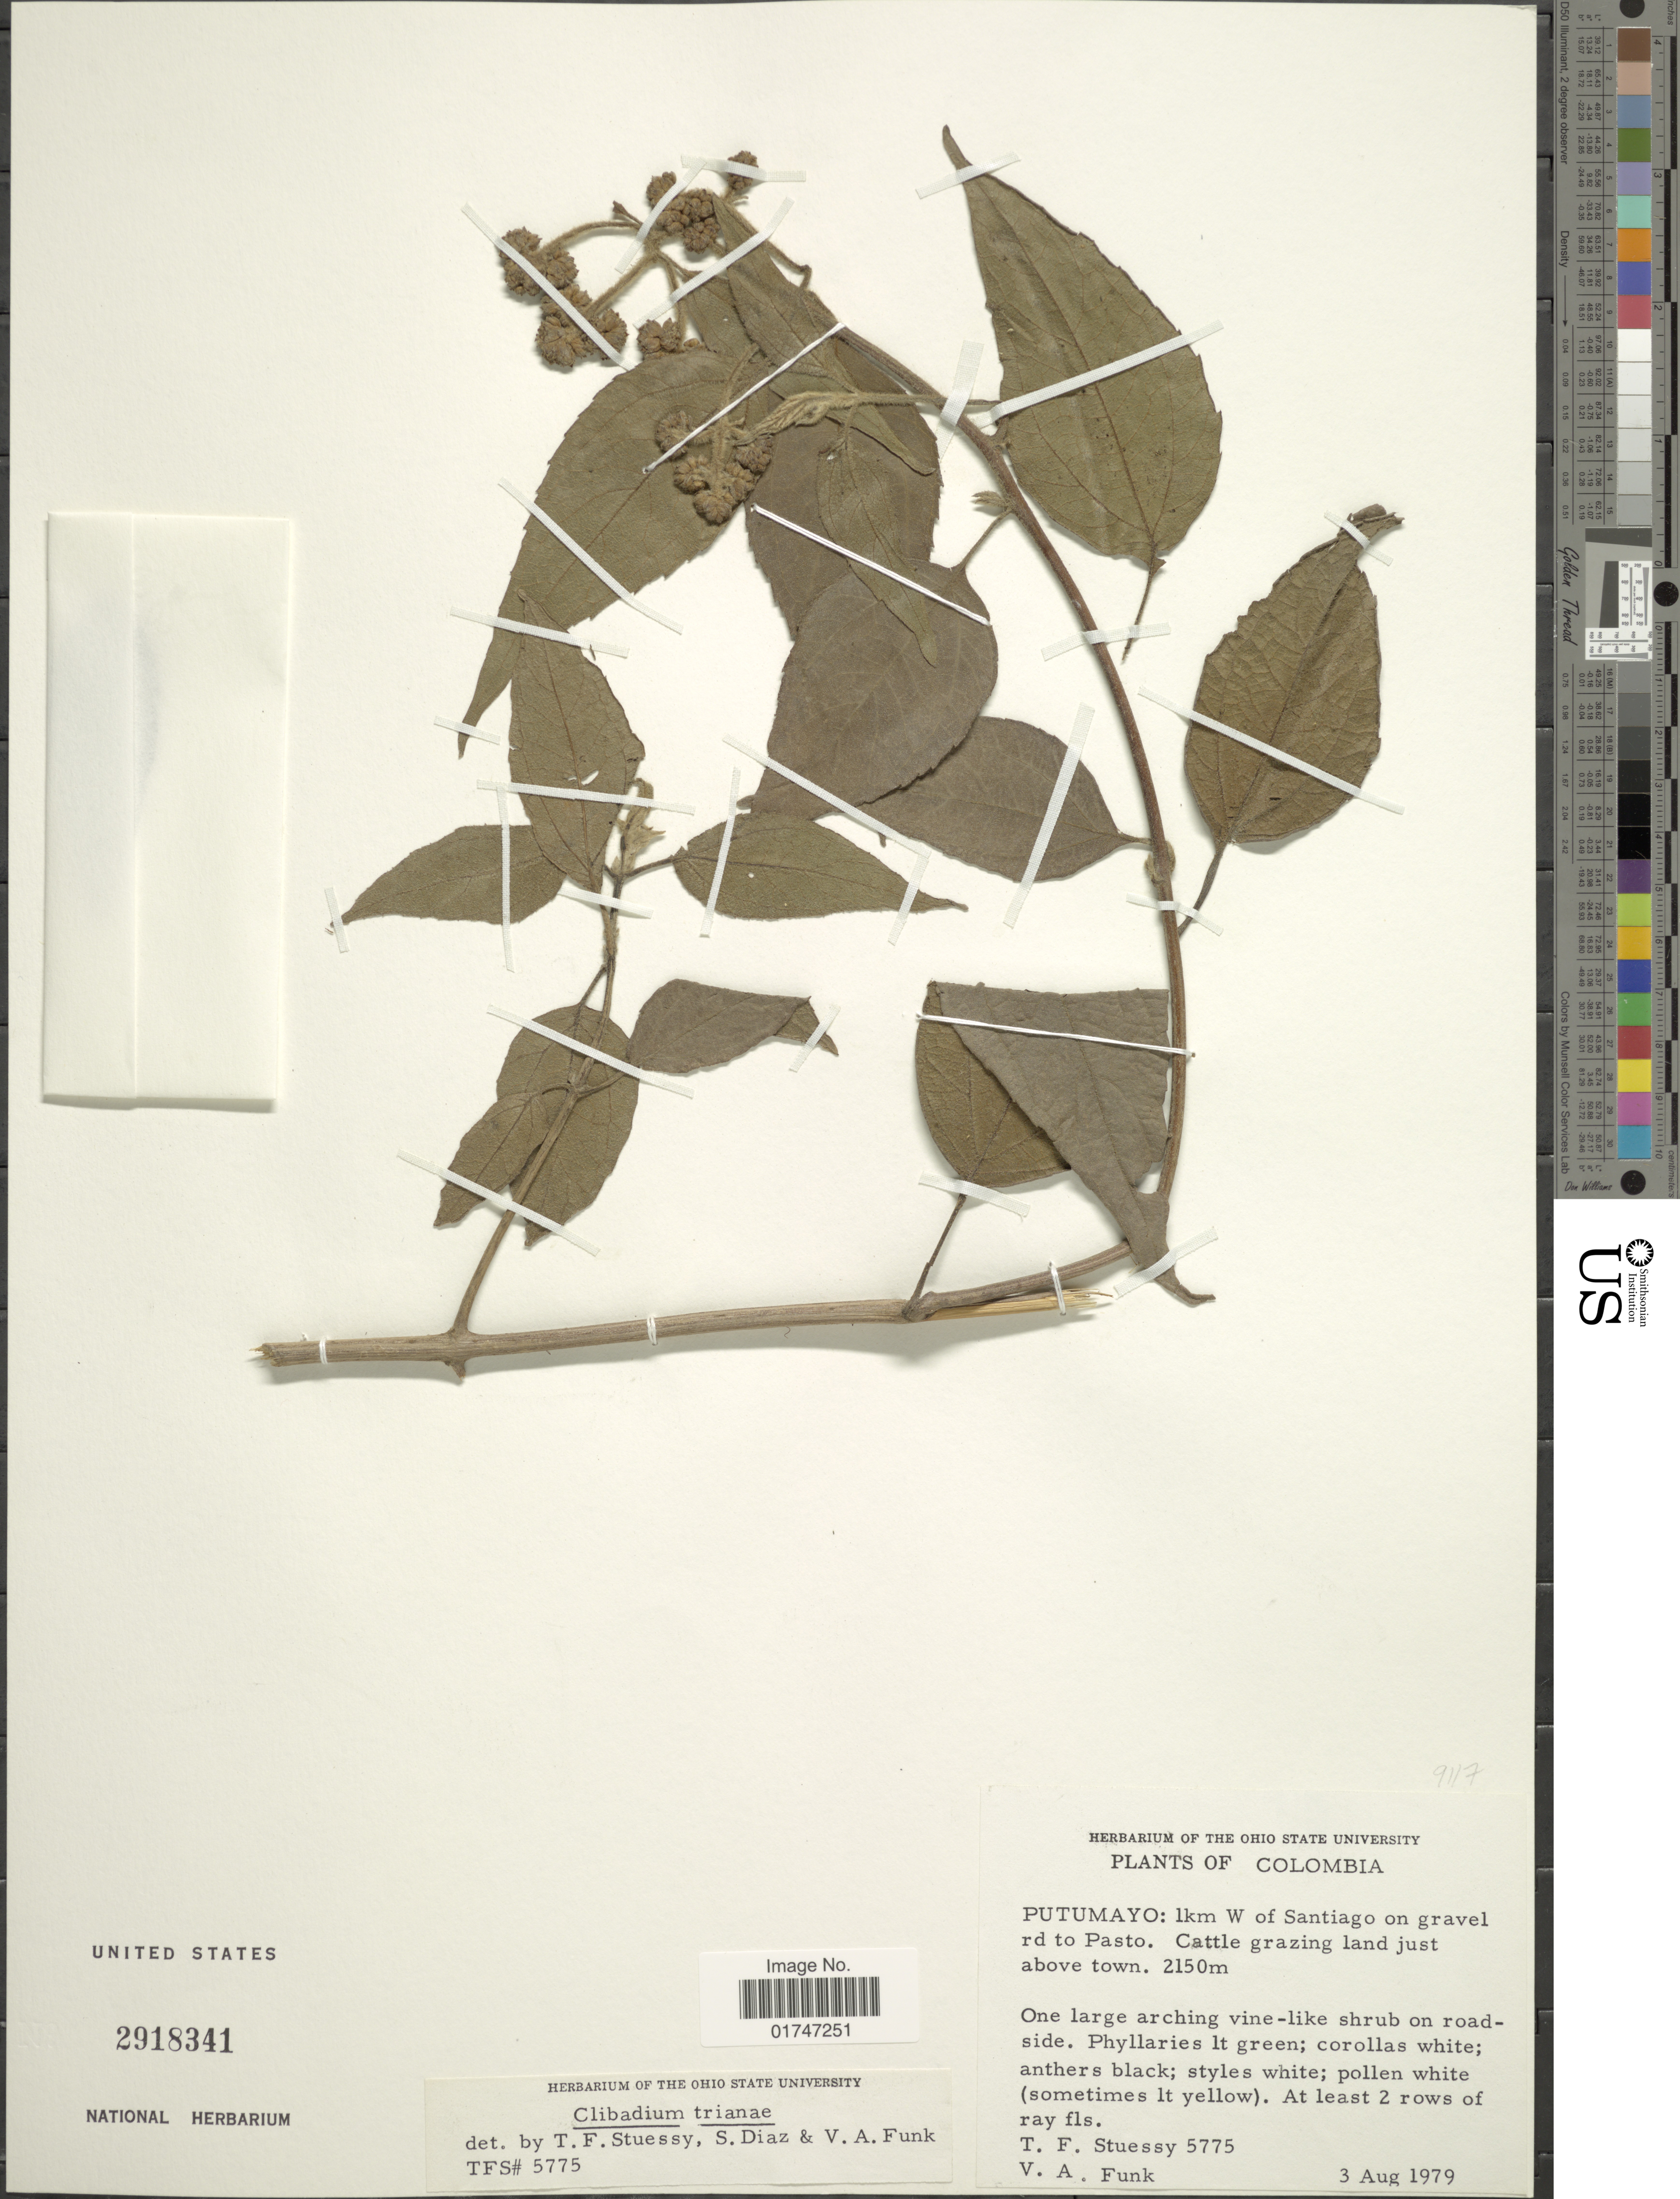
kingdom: Plantae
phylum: Tracheophyta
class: Magnoliopsida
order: Asterales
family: Asteraceae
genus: Clibadium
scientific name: Clibadium trianae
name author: (Hieron.) S.F. Blake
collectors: T. Stuessy & V. Funk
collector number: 5775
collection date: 1979-08-03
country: Colombia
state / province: Putumayo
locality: Putumayo: 1km W of Santiago on gravel rd to Pasto. Cattle grazing land just above town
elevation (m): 2150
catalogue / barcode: US 2918341